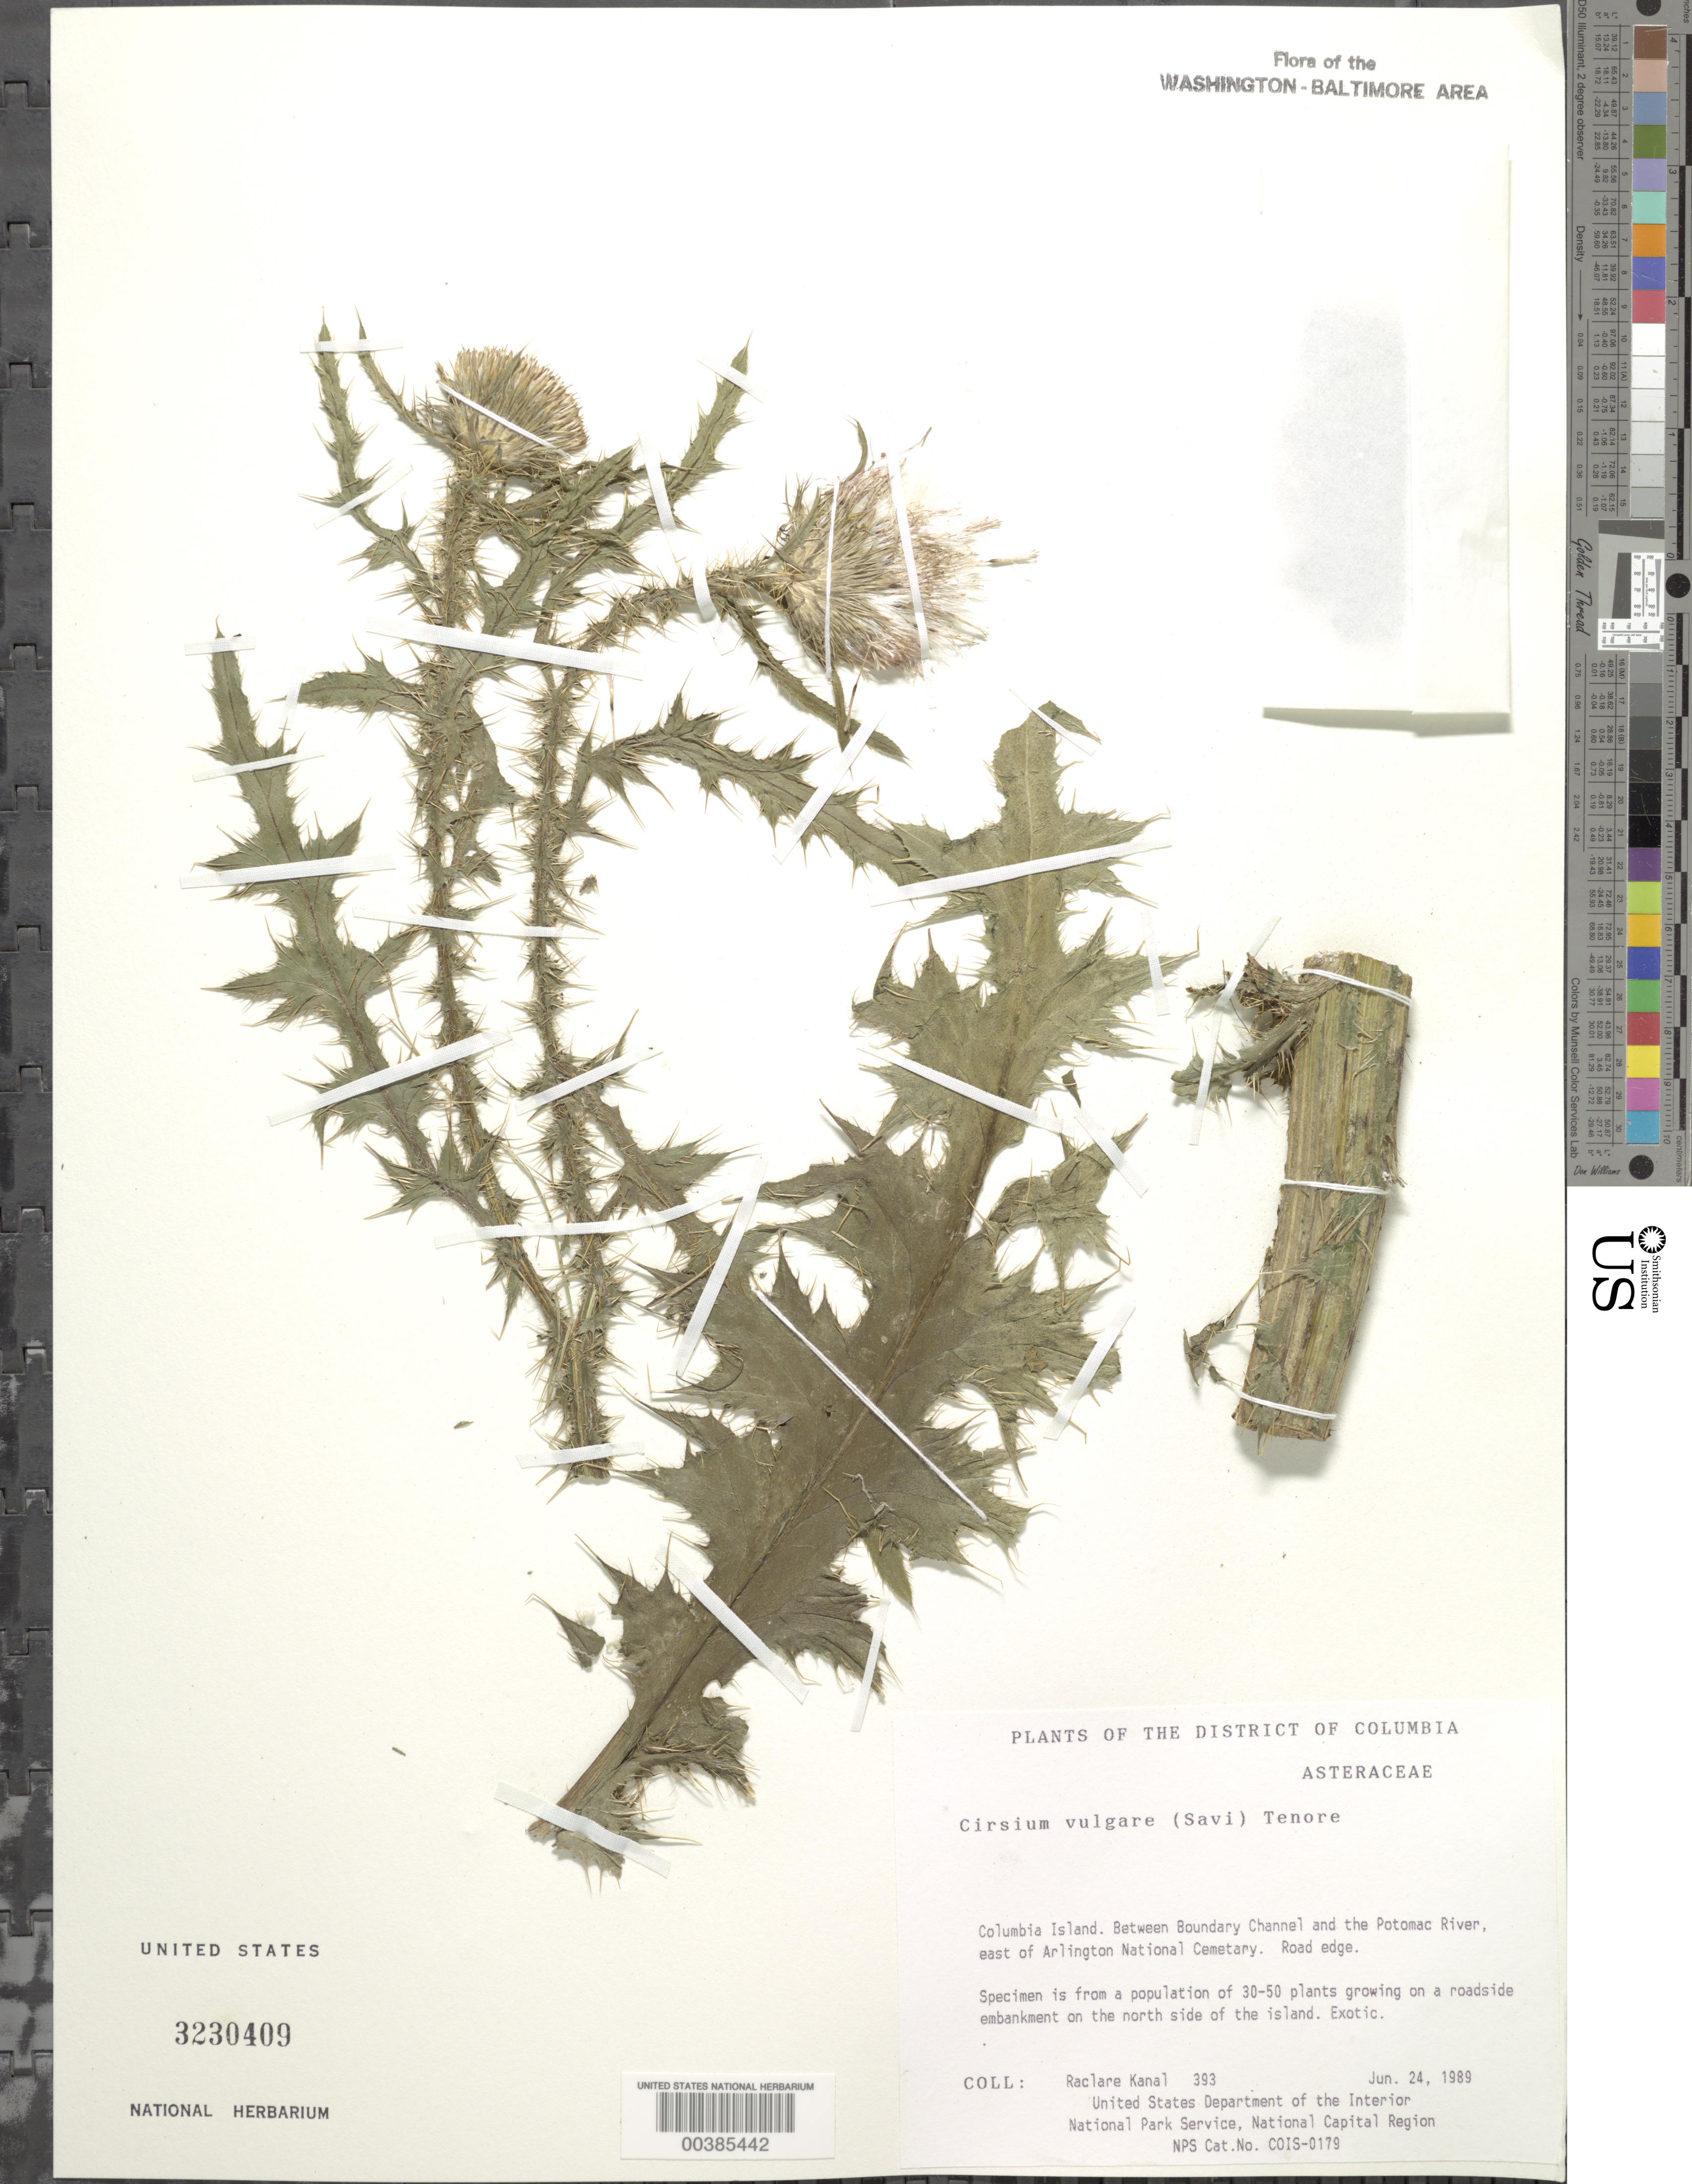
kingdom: Plantae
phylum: Tracheophyta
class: Magnoliopsida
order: Asterales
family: Asteraceae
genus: Cirsium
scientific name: Cirsium vulgare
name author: (Savi) Ten.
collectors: R. Kanal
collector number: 393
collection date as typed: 24 Jun 1989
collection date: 1989-06-24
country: United States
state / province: District of Columbia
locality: Columbia Island, between Boundary Channel and the Potomac River Columbia Island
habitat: Road edge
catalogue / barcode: US 3230409